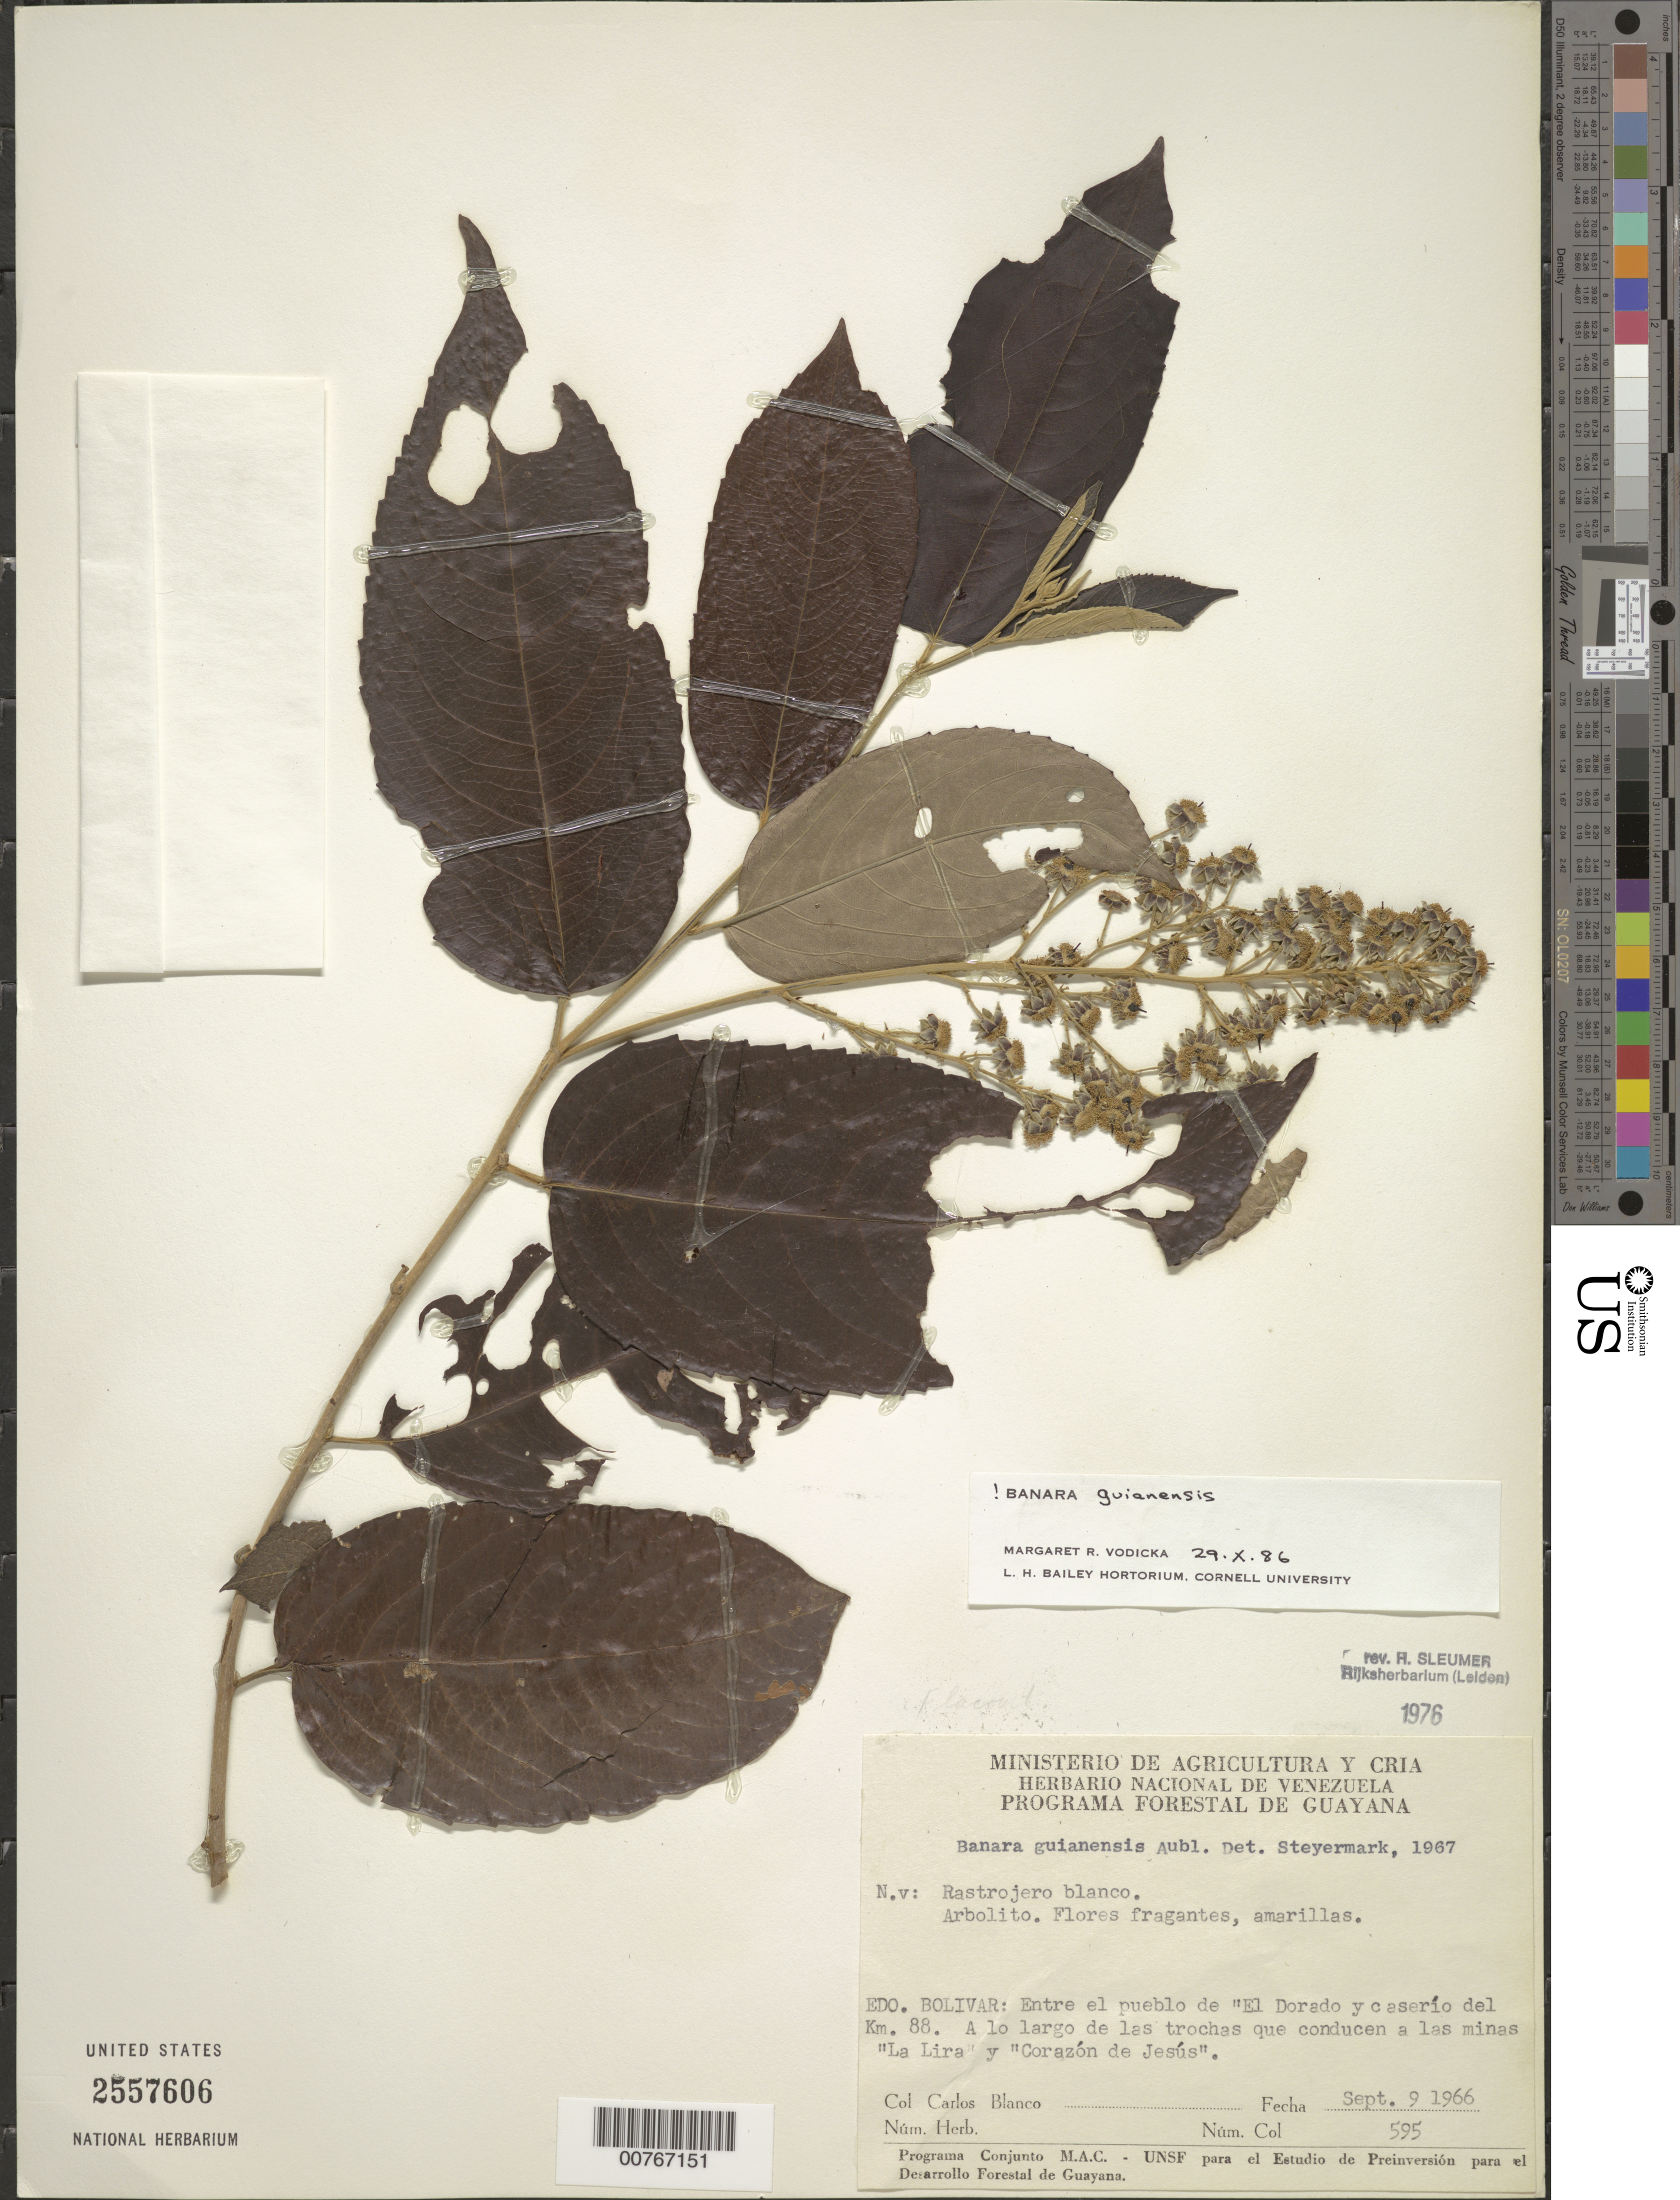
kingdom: Plantae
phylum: Tracheophyta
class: Magnoliopsida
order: Malpighiales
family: Salicaceae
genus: Banara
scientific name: Banara guianensis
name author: Aubl.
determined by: Vodicka, M. R.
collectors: C. A. Blanco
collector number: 595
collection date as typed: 9-Sep-66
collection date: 1966-09-09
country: Venezuela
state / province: Bolívar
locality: Pueblo "El Dorado" to el caserío del km 88; a lo largo de las trochas que conducen a las minas "La Lira" y "Corazon de Jesus"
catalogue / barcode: US 2557606